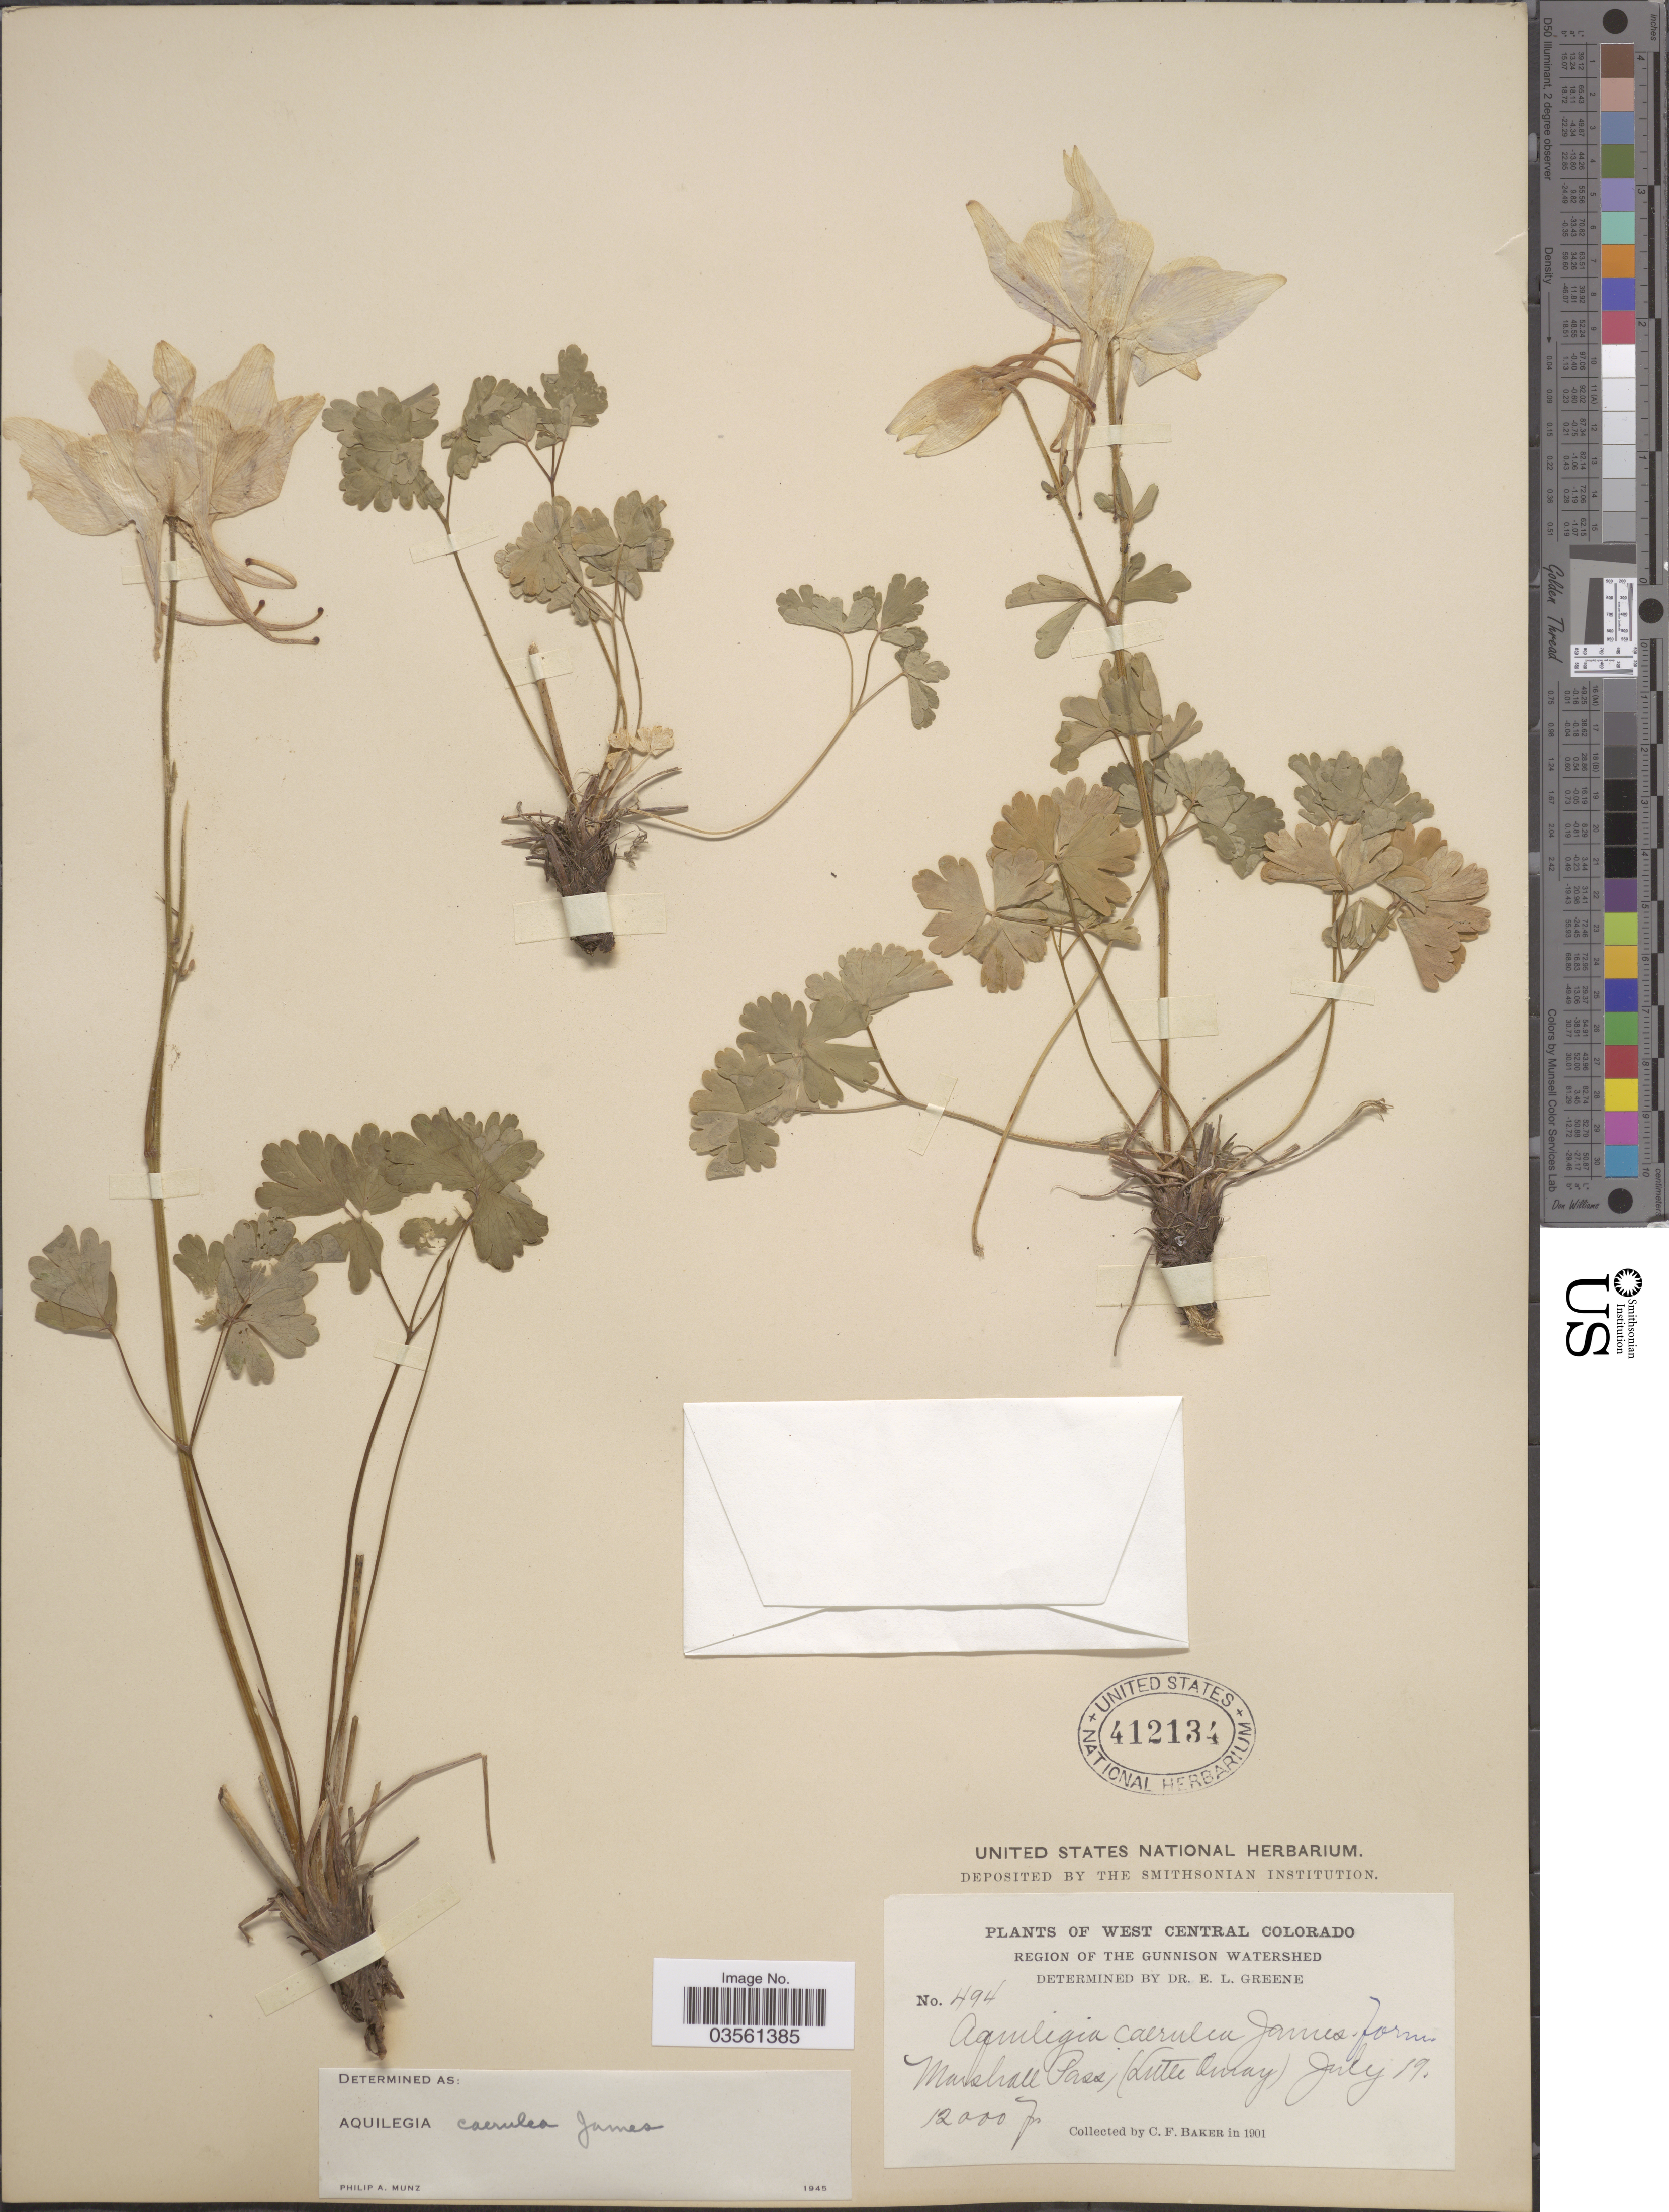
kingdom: Plantae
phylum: Tracheophyta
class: Magnoliopsida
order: Ranunculales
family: Ranunculaceae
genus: Aquilegia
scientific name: Aquilegia coerulea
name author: E. James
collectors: C. F. Baker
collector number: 494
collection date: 1901-07-19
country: United States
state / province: Colorado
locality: West Central Colorado. Region of The Gunnison Watershed. Marshall Pass, (Little Ouray).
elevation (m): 3658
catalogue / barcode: US 412134